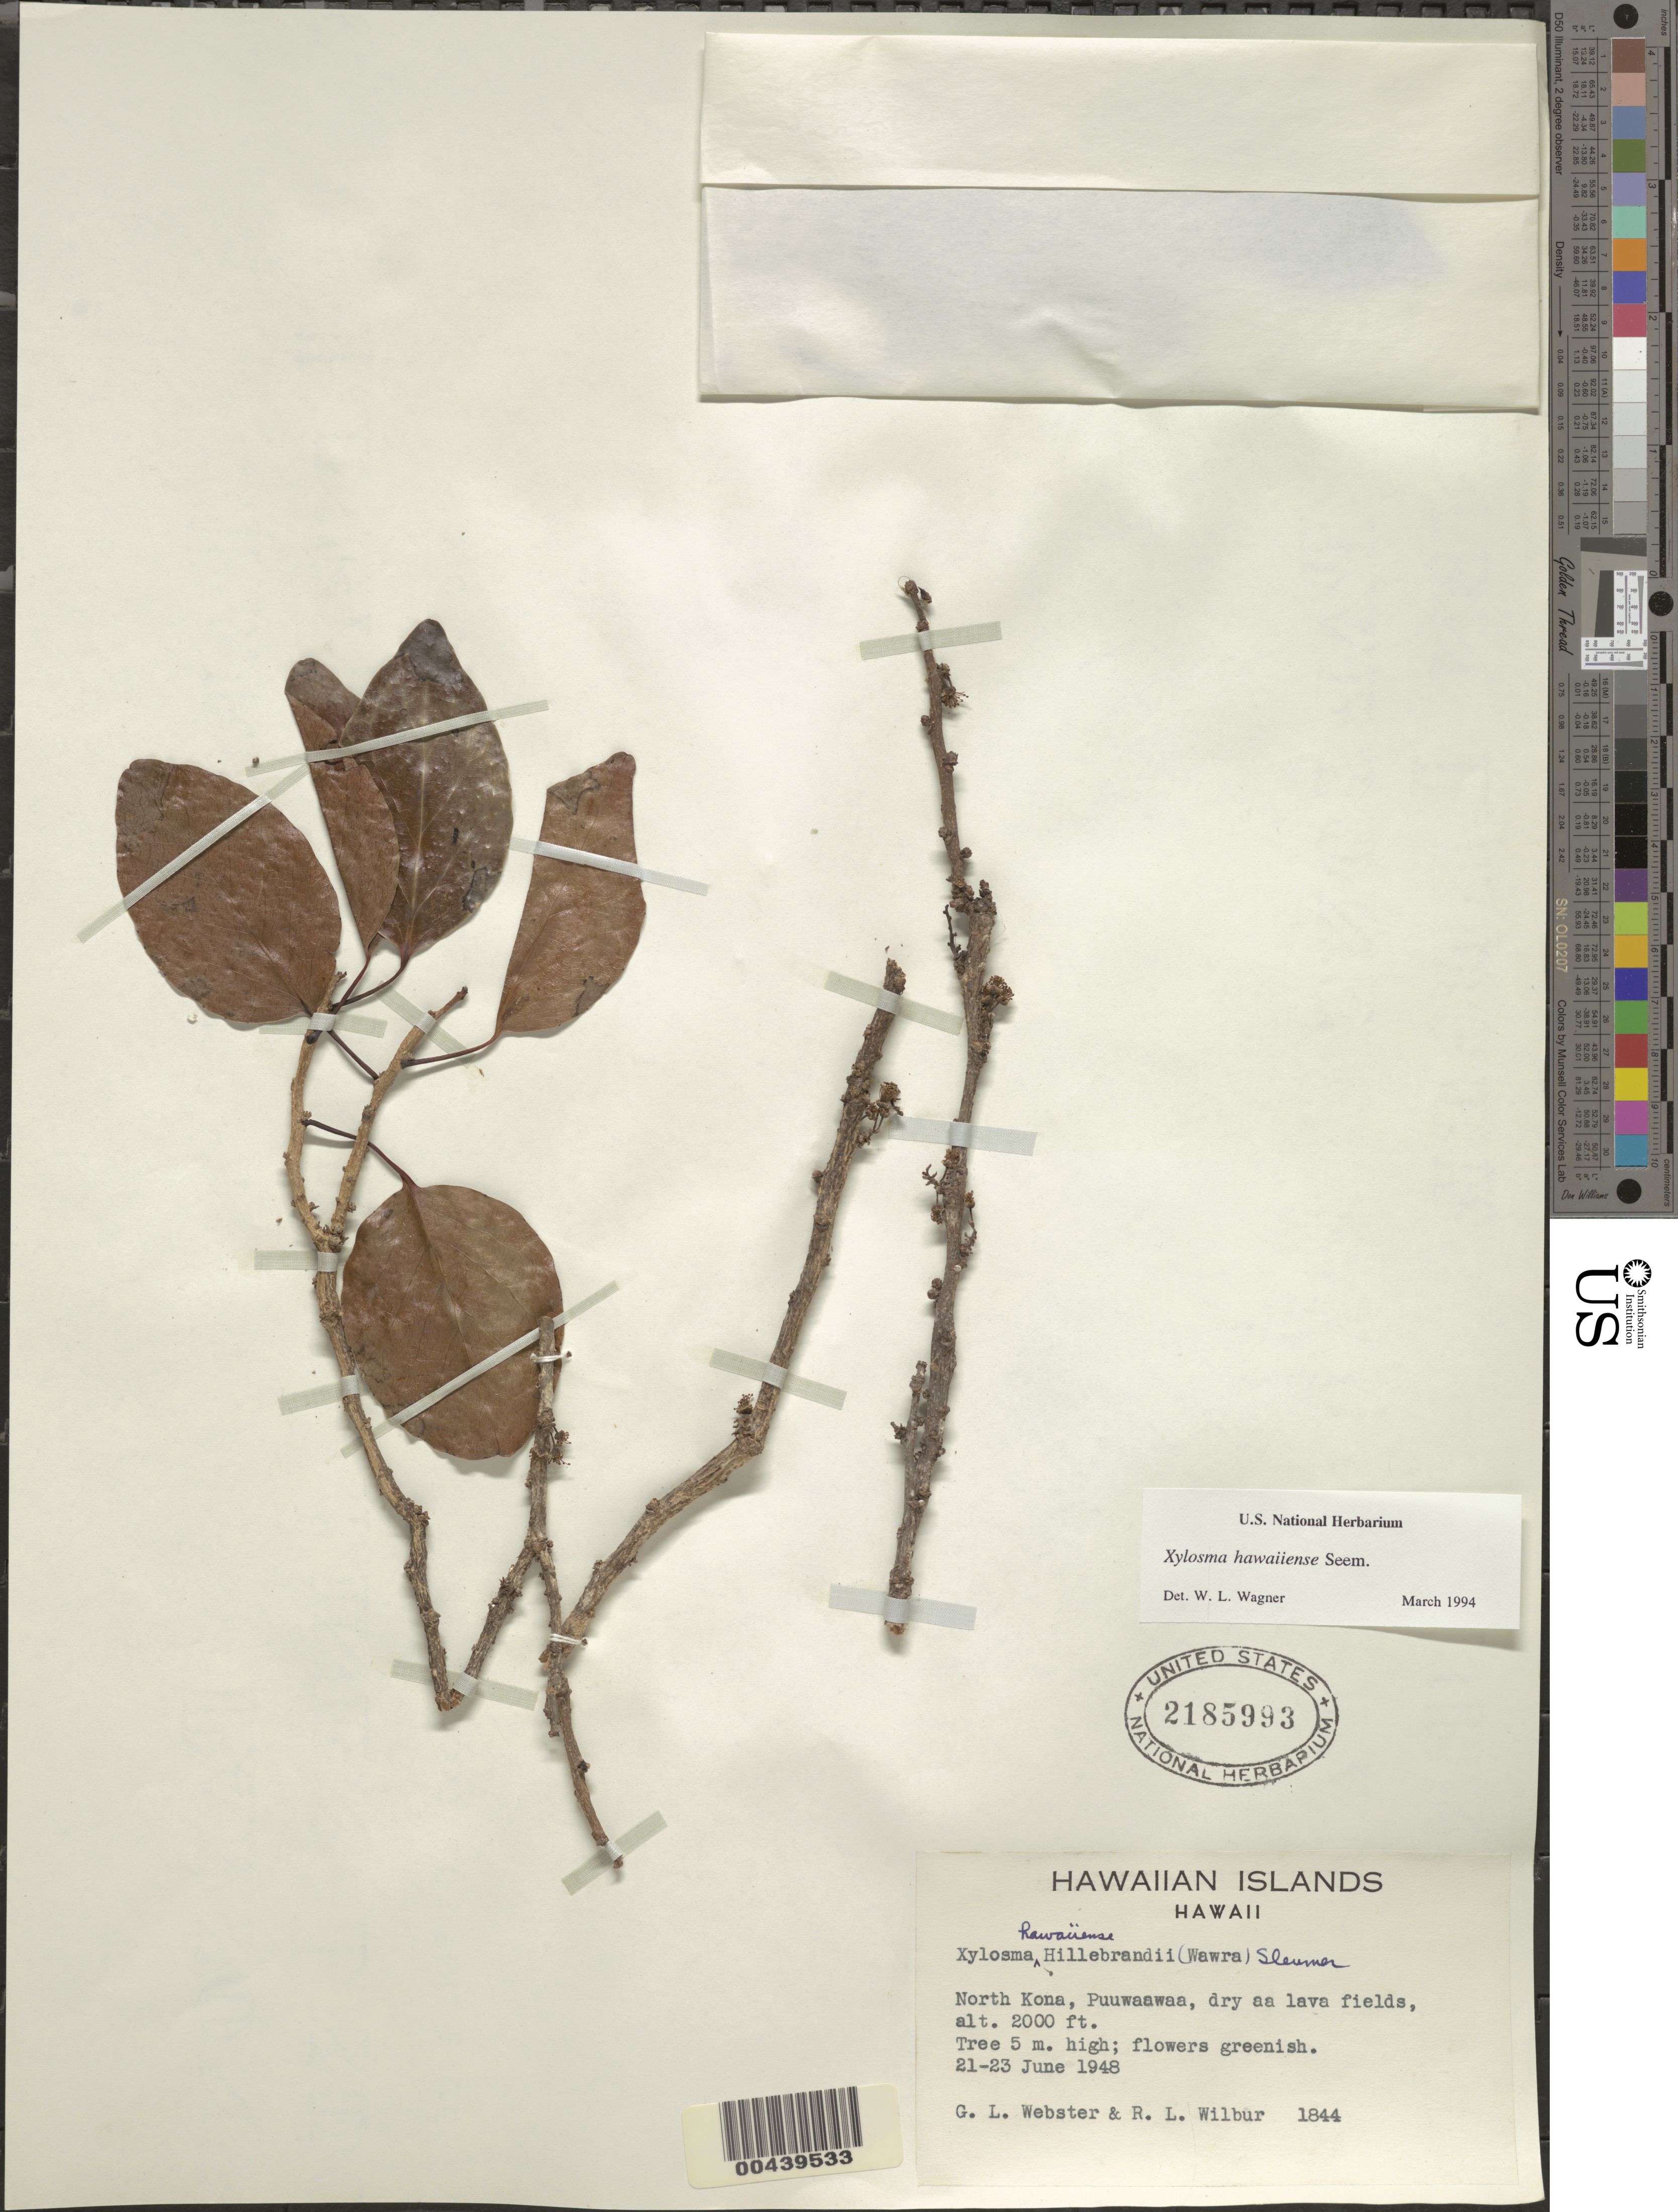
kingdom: Plantae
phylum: Tracheophyta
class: Magnoliopsida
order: Malpighiales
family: Salicaceae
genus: Xylosma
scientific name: Xylosma hawaiensis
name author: Seem.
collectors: G. L. Webster & R. L. Wilbur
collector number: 1844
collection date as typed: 21 Jun 1948 to 23 Jun 1948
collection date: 1948-06-21/1948-06-23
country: United States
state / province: Hawaii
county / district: Hawaii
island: Hawaii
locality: N Kona, Puuwaawaa, dry aa lava fields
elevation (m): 610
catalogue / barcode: US 2185993